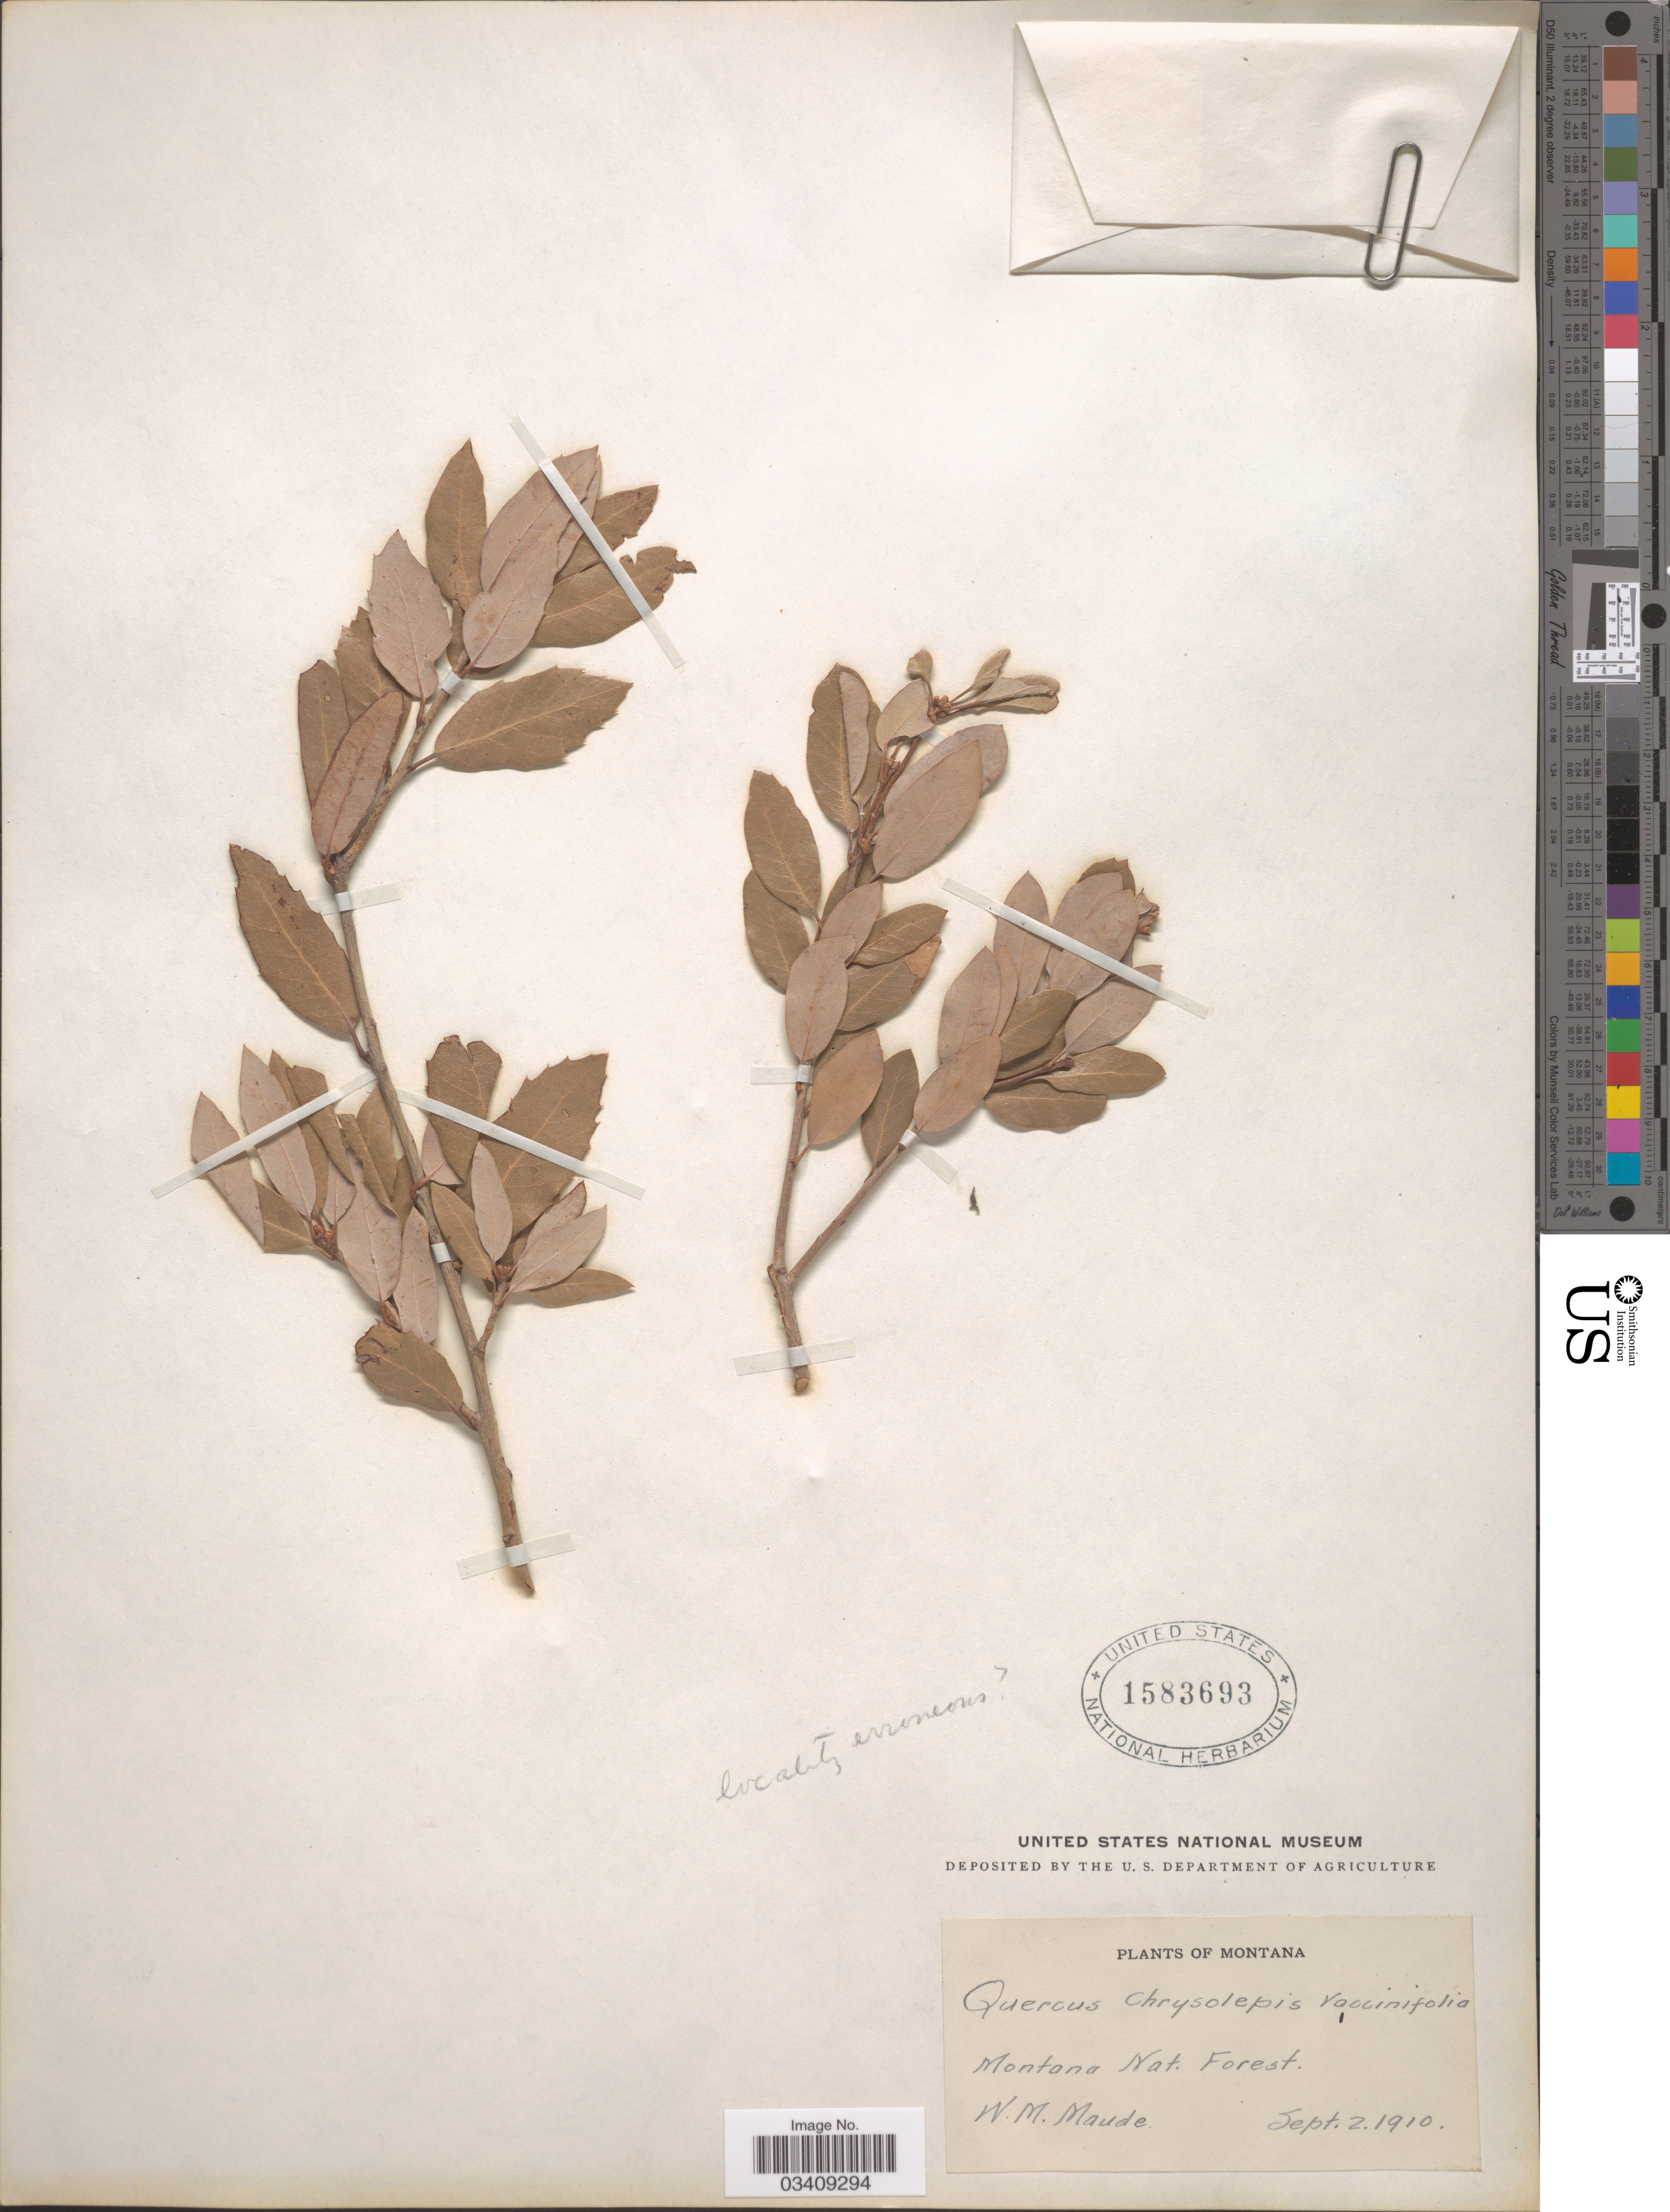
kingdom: Plantae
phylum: Tracheophyta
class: Magnoliopsida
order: Fagales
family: Fagaceae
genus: Quercus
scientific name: Quercus vacciniifolia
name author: Kellogg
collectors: W. Maude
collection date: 1910-09-02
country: United States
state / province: Montana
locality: Montana Nat. Forest.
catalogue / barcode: US 1583693